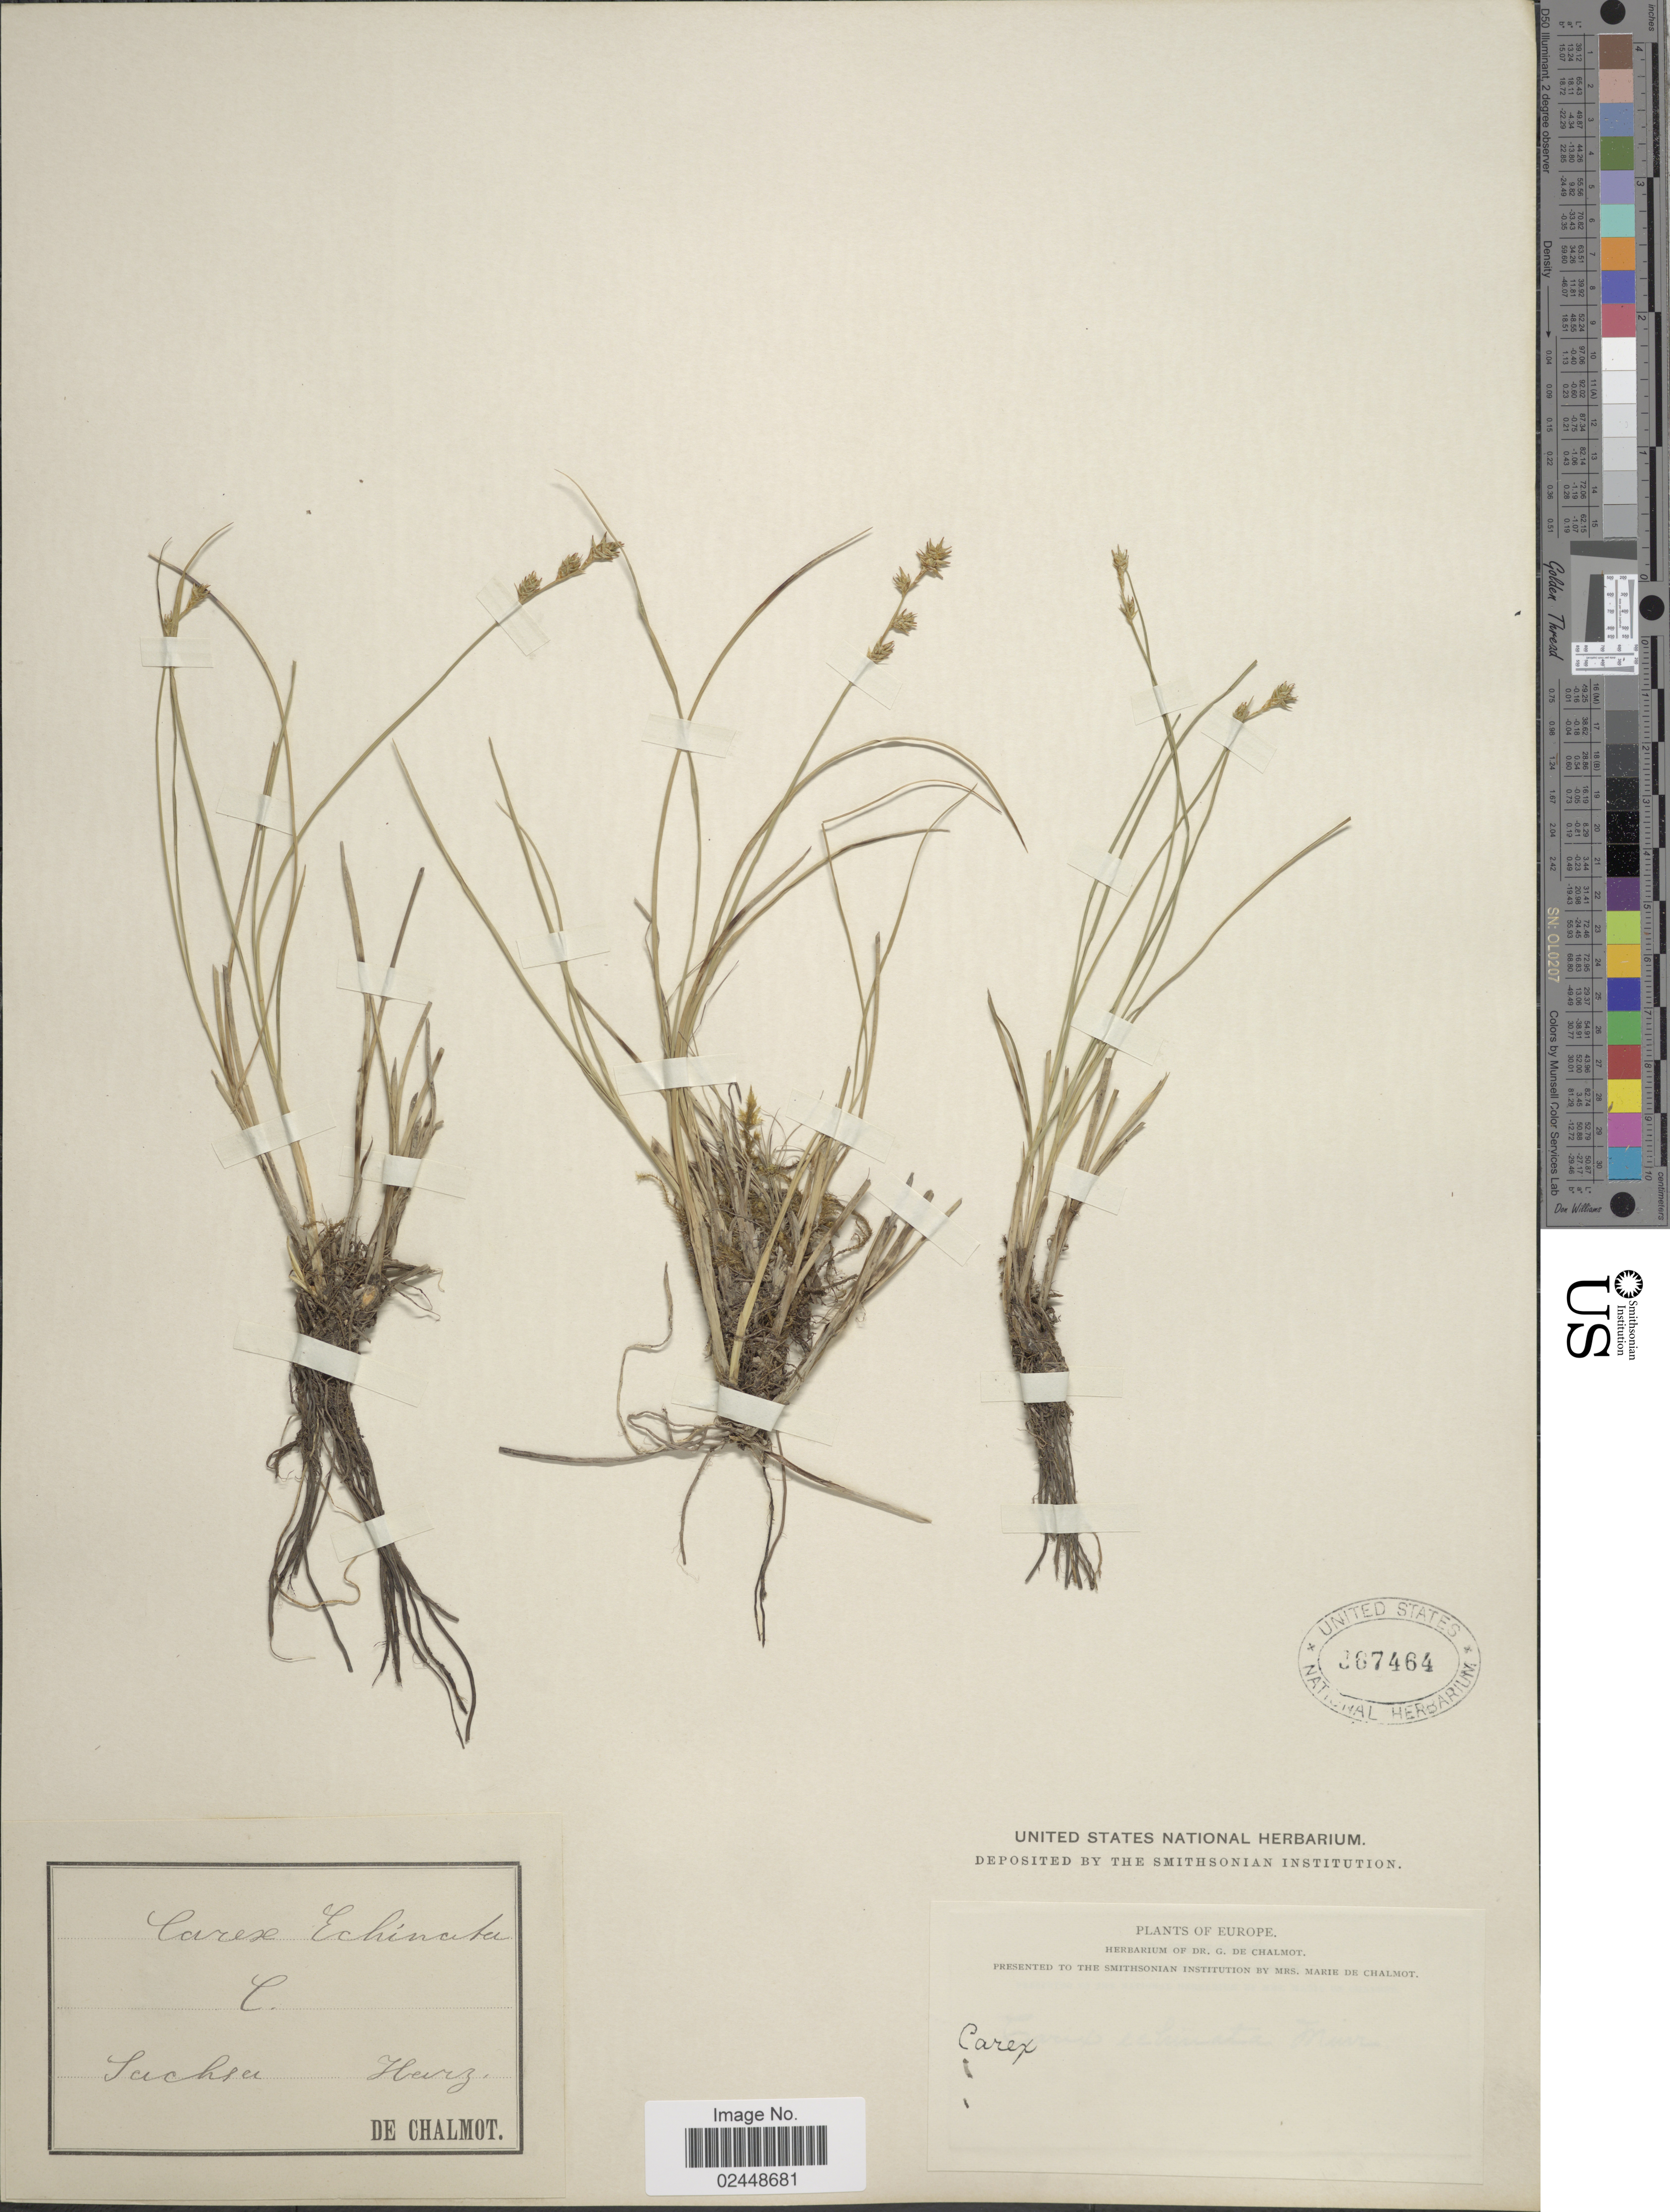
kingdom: Plantae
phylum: Tracheophyta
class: Liliopsida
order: Poales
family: Cyperaceae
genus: Carex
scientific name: Carex echinata subsp. echinata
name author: Murray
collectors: G. de Chalmot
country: Germany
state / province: Sachsen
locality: Heirz [interpreted]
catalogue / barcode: US 367464